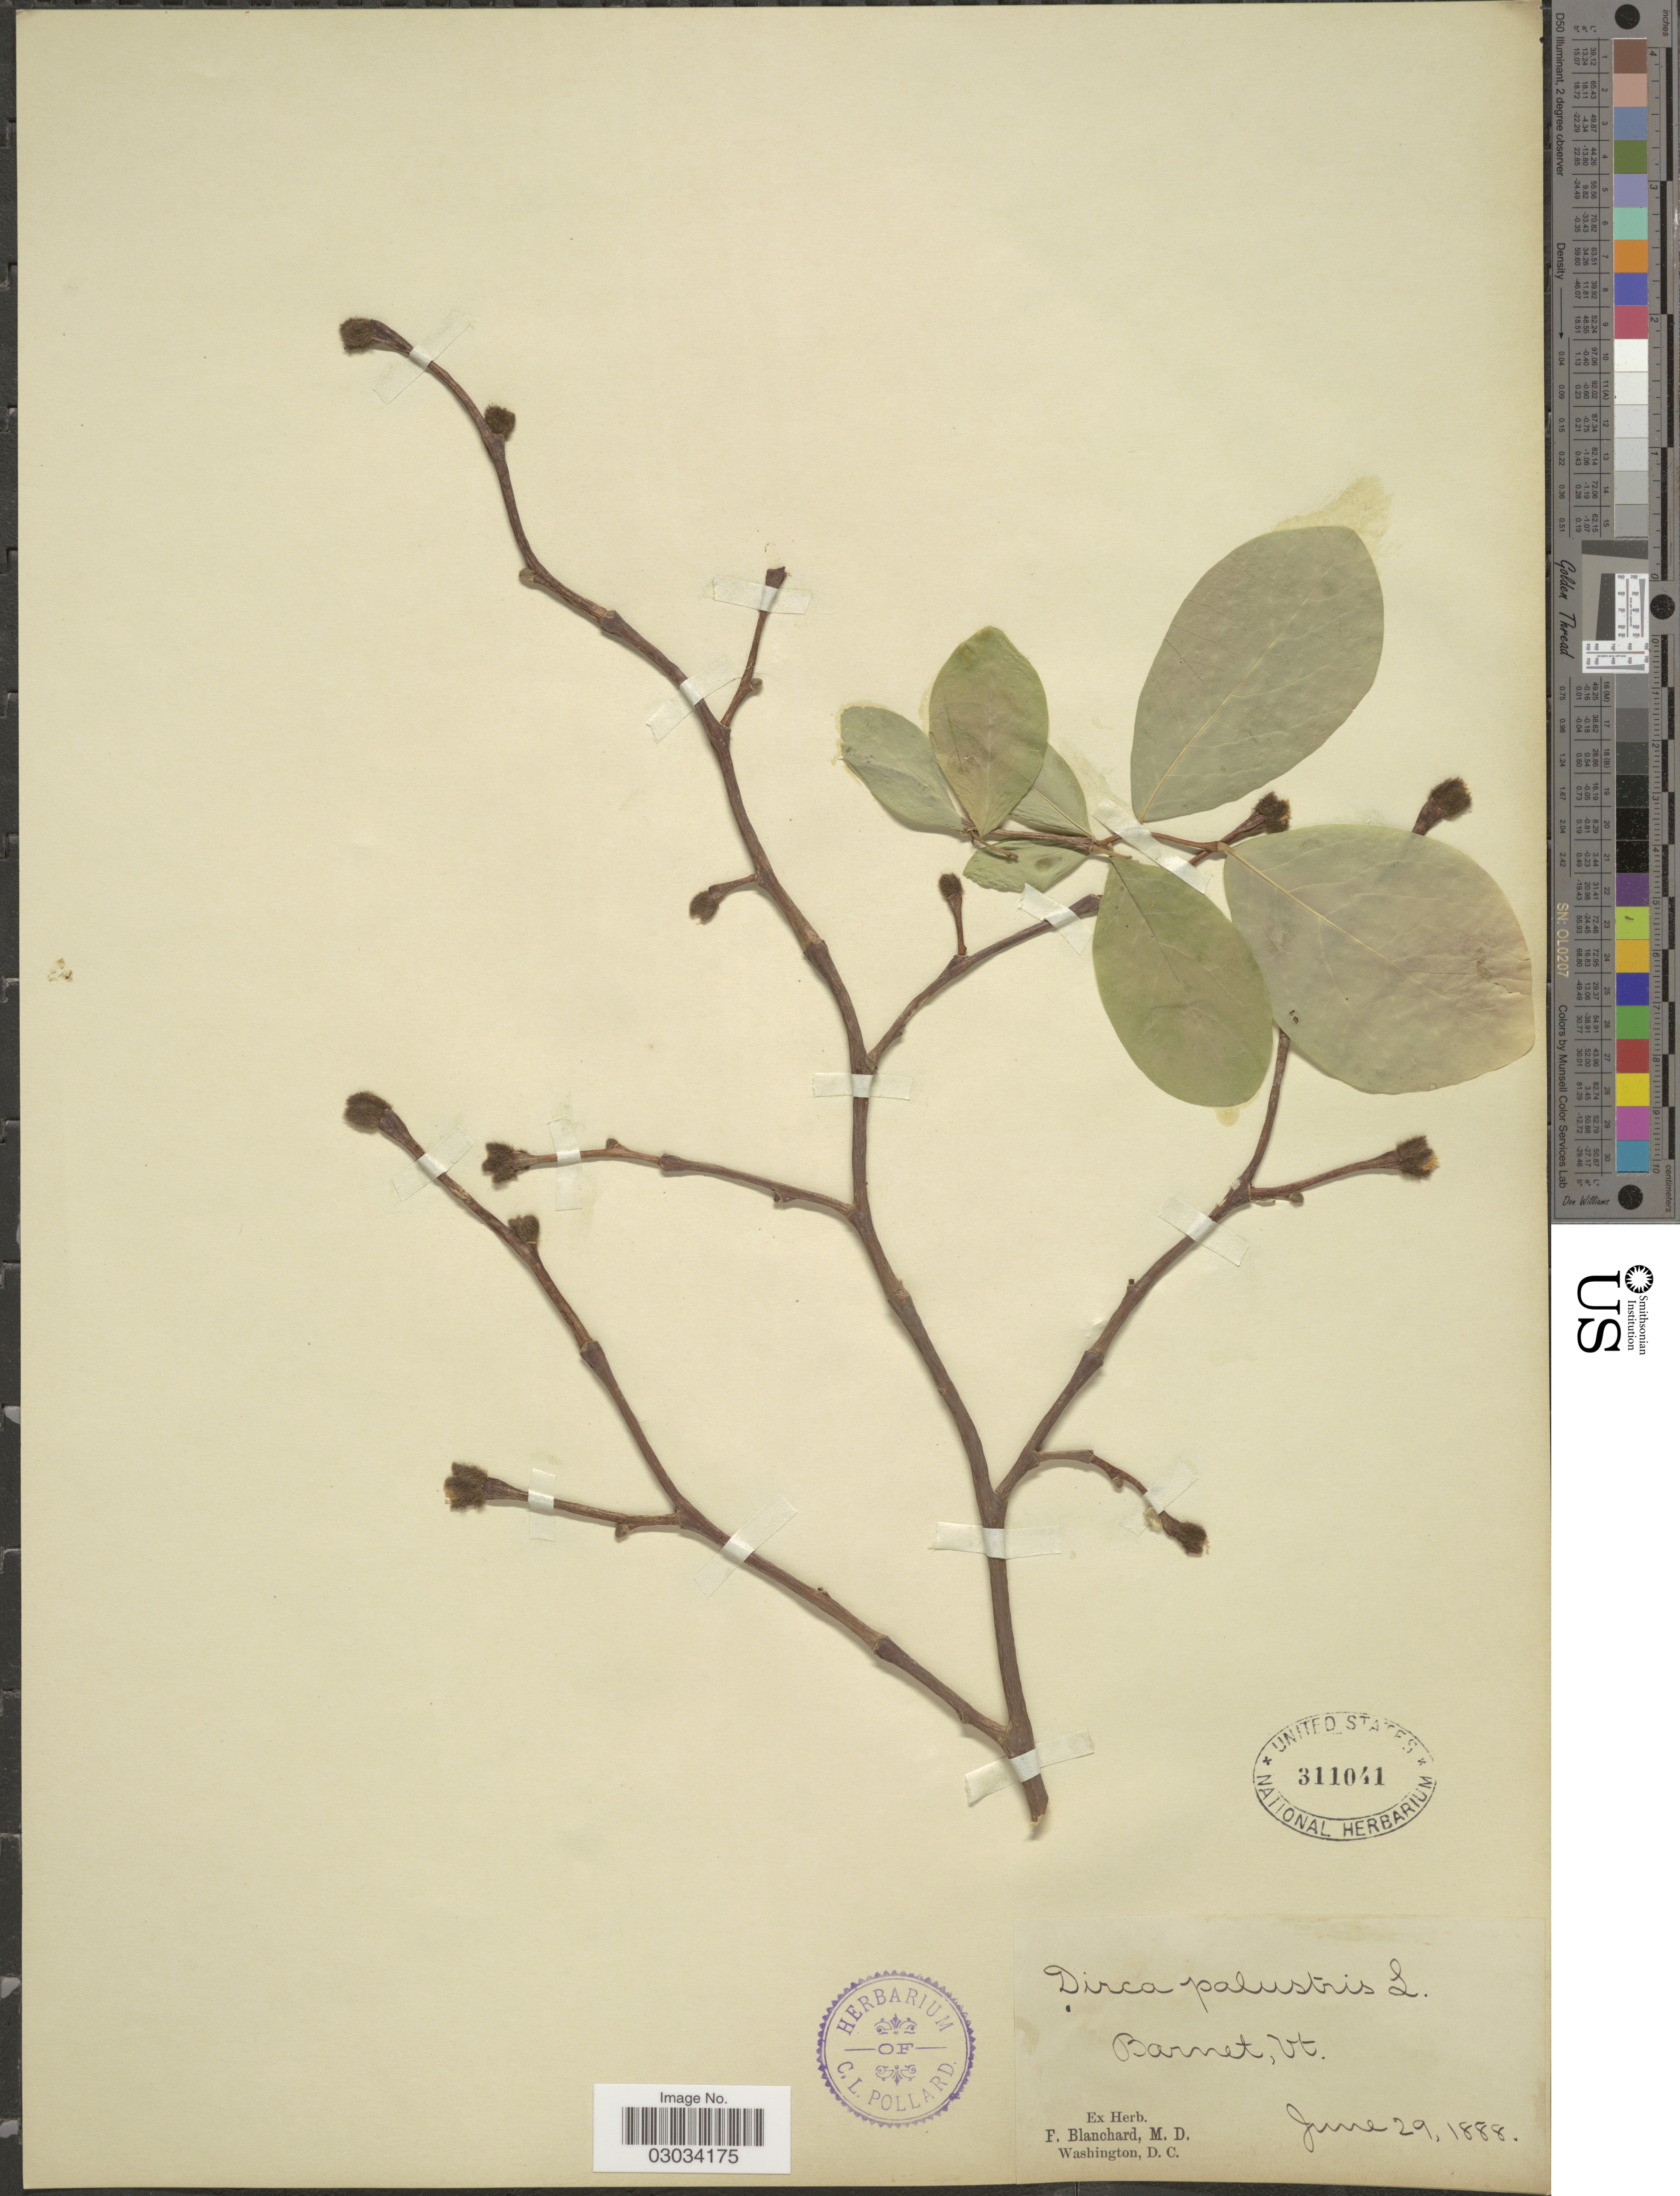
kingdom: Plantae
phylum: Tracheophyta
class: Magnoliopsida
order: Malvales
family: Thymelaeaceae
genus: Dirca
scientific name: Dirca palustris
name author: L.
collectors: F. Blanchard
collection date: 1888-06-29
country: United States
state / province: Vermont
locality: Barnet.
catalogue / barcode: US 311041